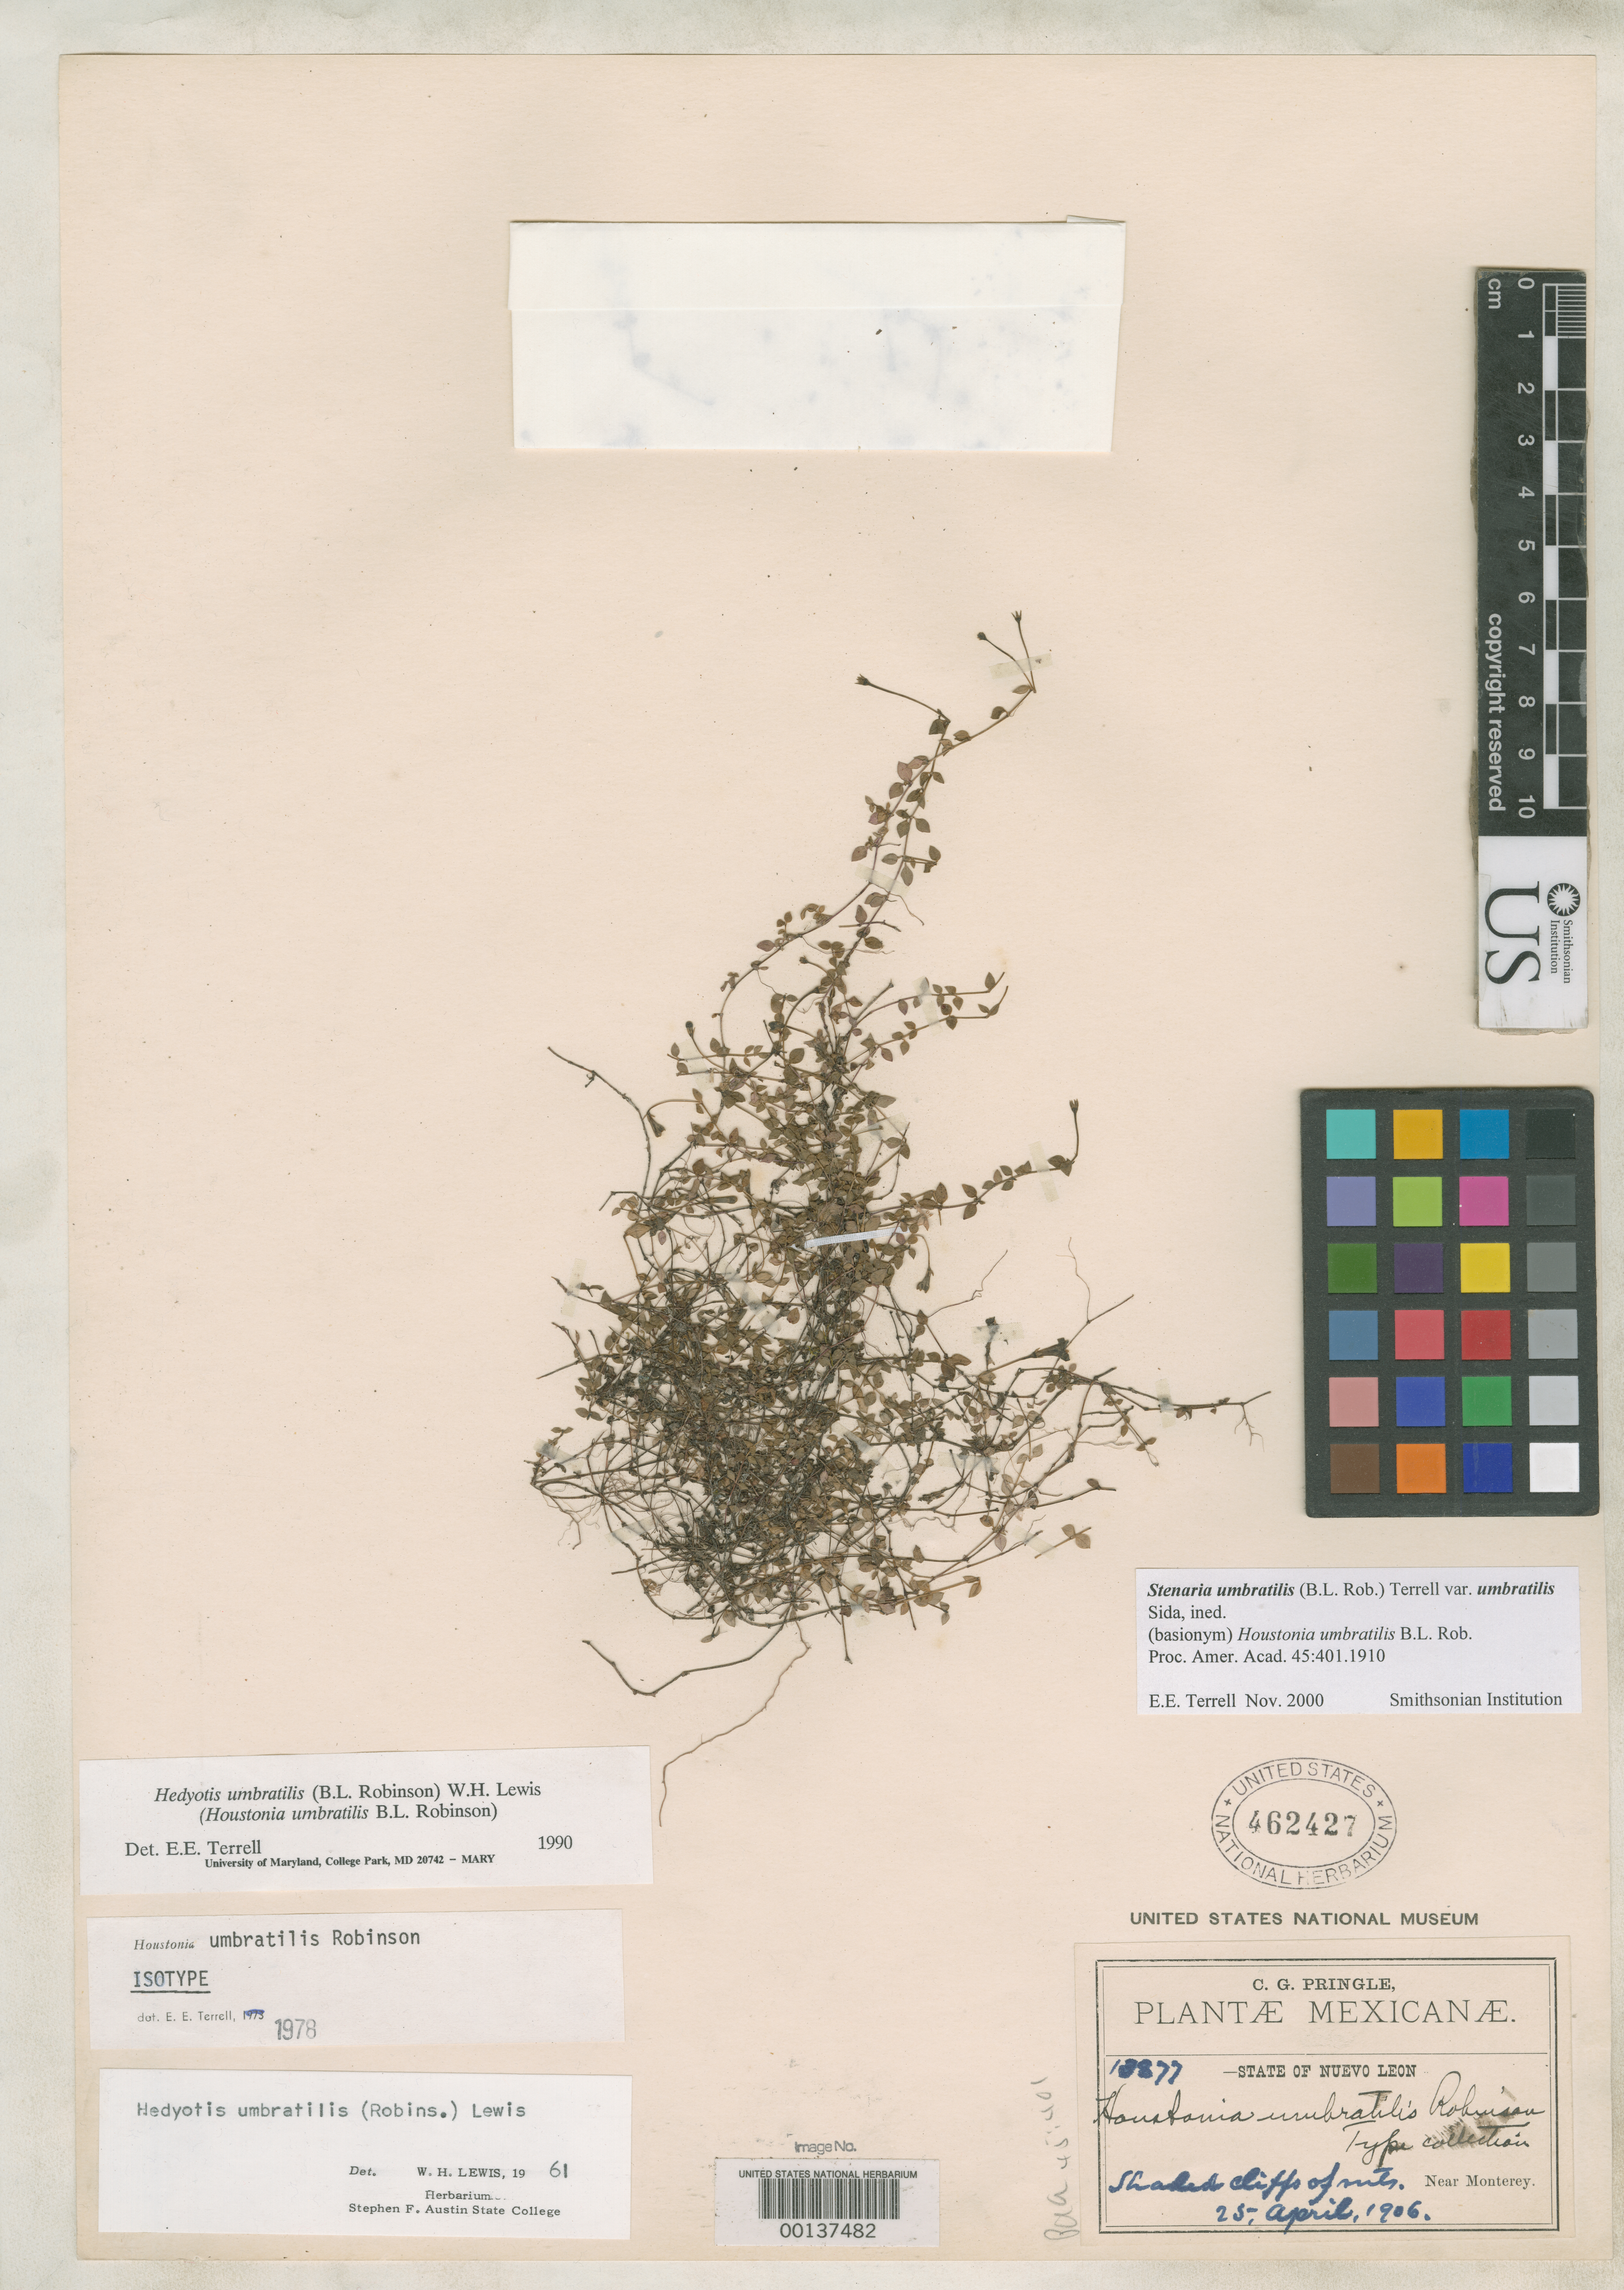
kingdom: Plantae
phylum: Tracheophyta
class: Magnoliopsida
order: Gentianales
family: Rubiaceae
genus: Houstonia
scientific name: Houstonia umbratilis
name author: B.L. Rob.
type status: Isotype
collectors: C. G. Pringle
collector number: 13877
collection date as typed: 26 Apr 1906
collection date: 1906-04-26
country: Mexico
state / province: Nuevo León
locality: Near Monterrey.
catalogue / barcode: US 462427